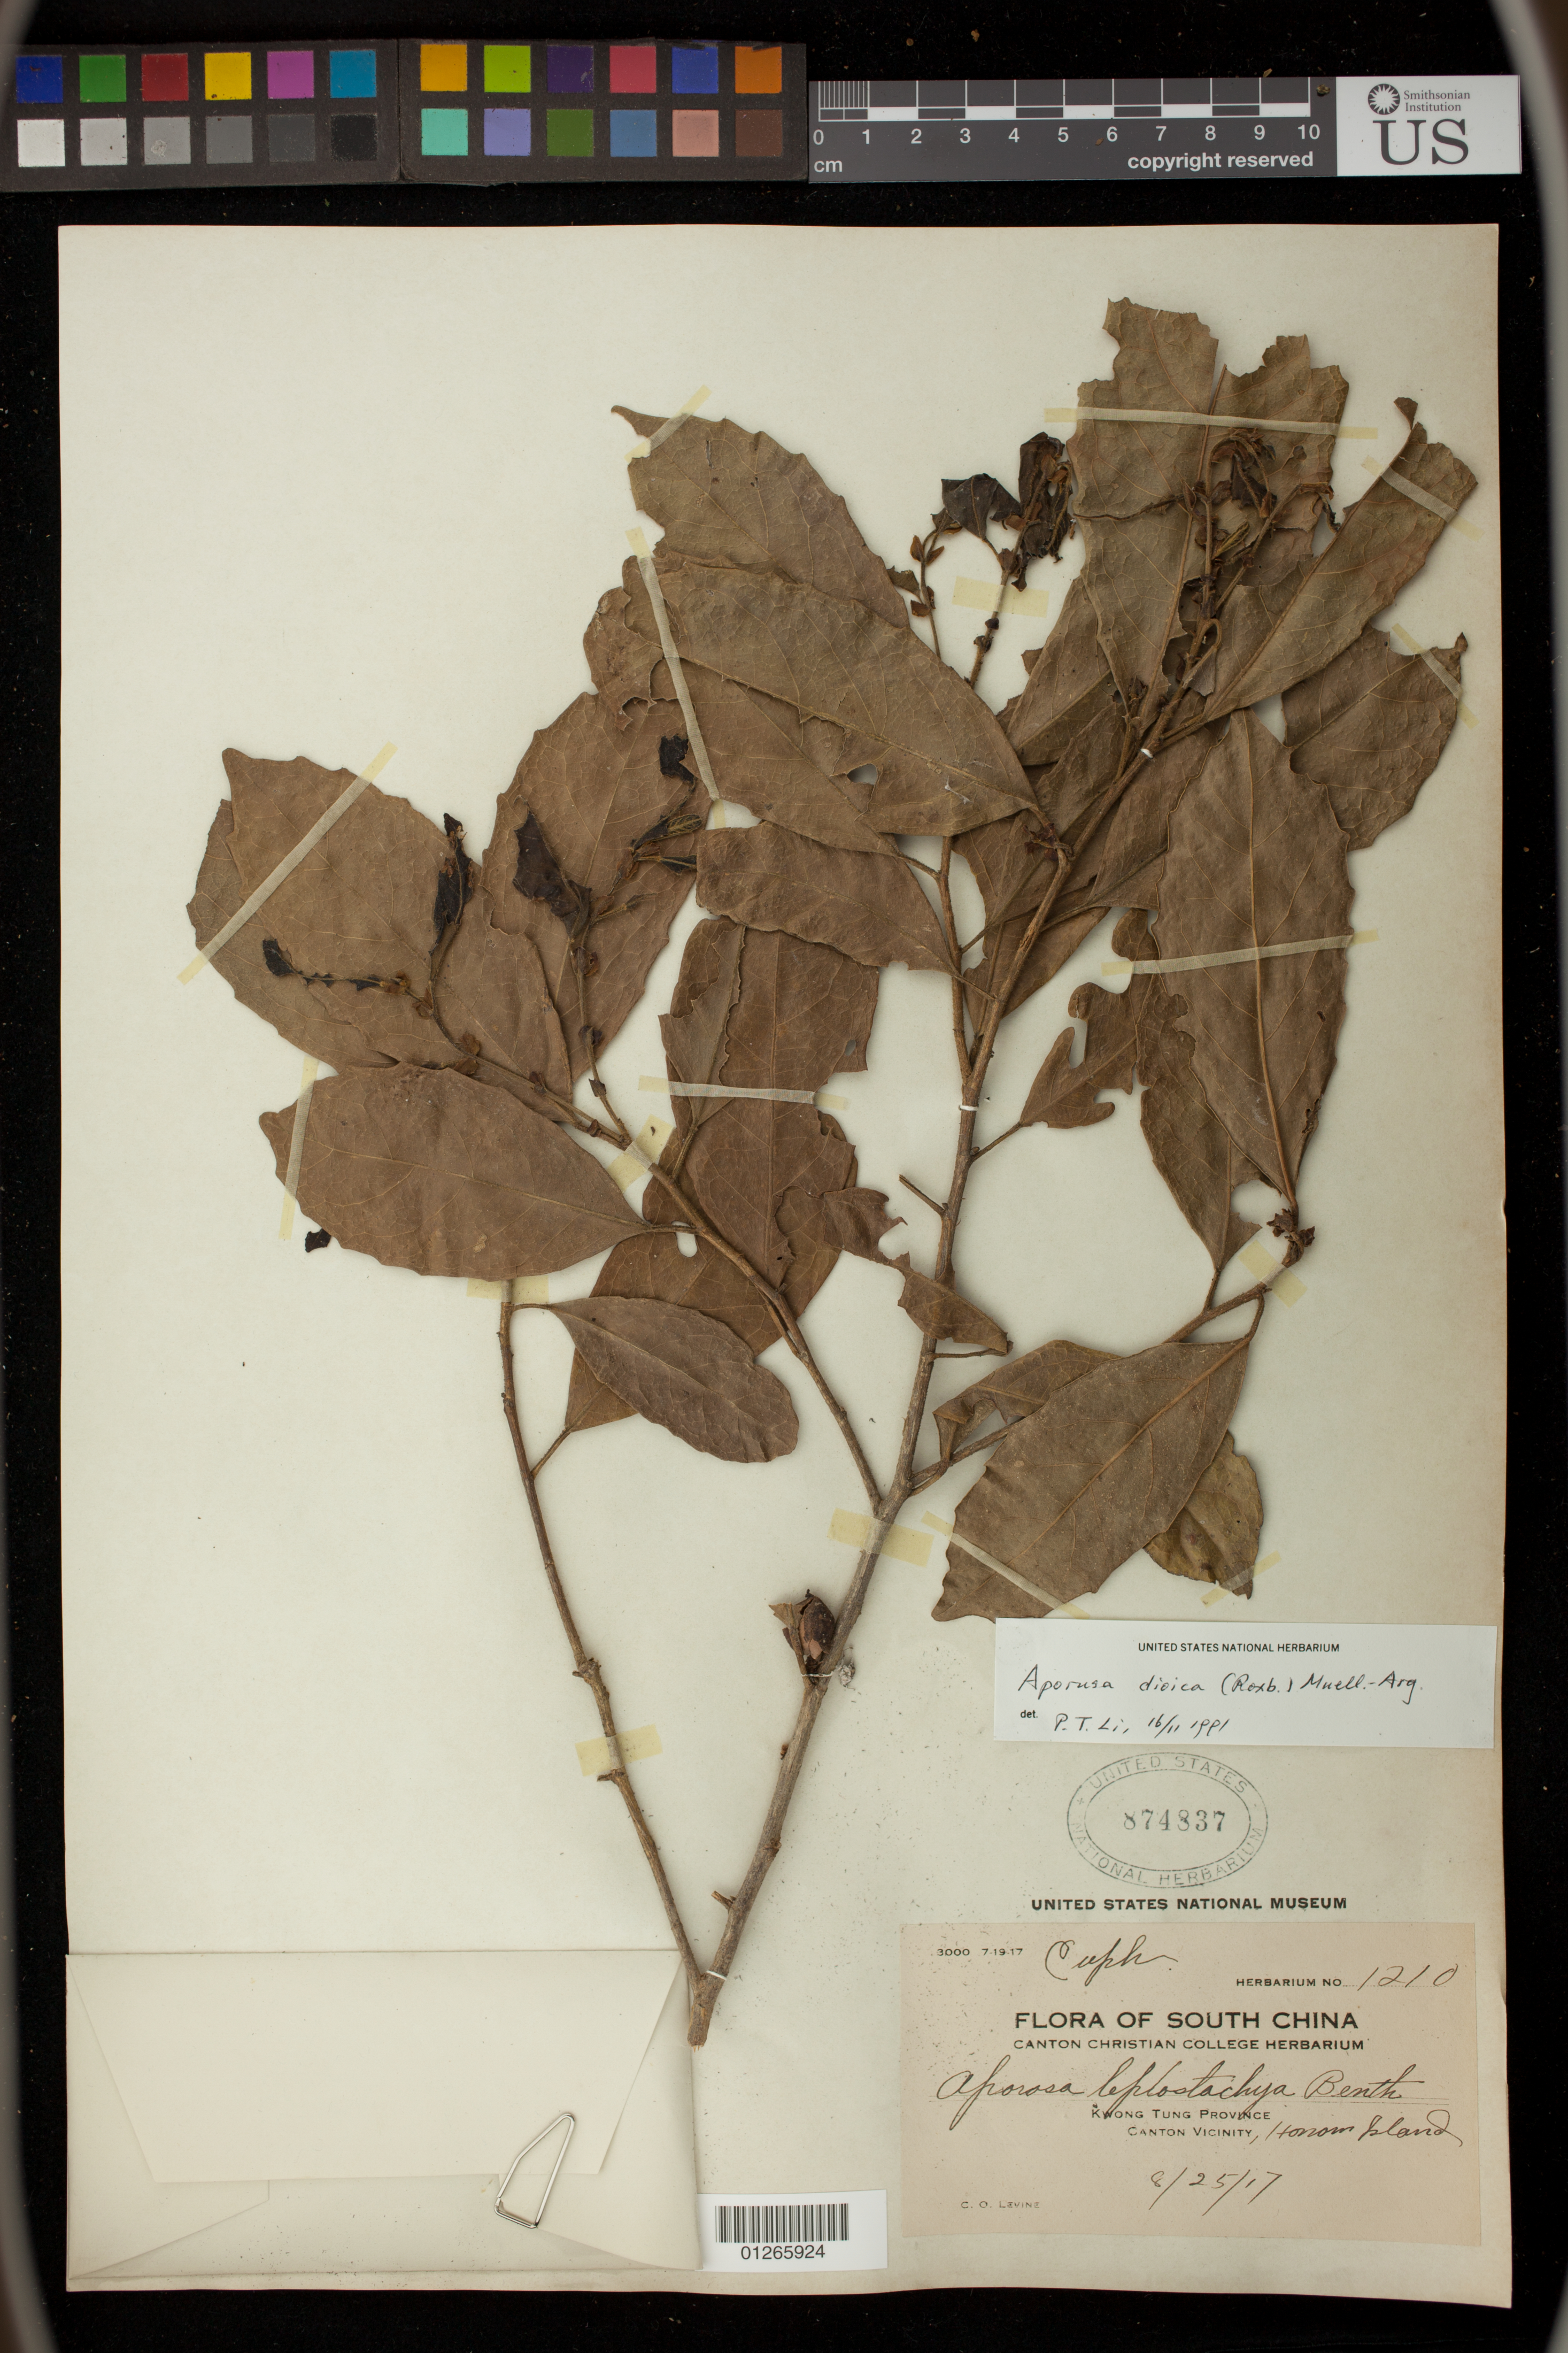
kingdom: Plantae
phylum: Tracheophyta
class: Magnoliopsida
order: Malpighiales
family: Phyllanthaceae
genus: Aporosa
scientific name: Aporosa octandra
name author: (Buch.-Ham. & D. Don) Vickery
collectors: C. O. Levine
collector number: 1210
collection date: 1917-08-25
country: China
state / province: Guangdong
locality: Canton vicinity, Honow Island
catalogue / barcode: US 874837